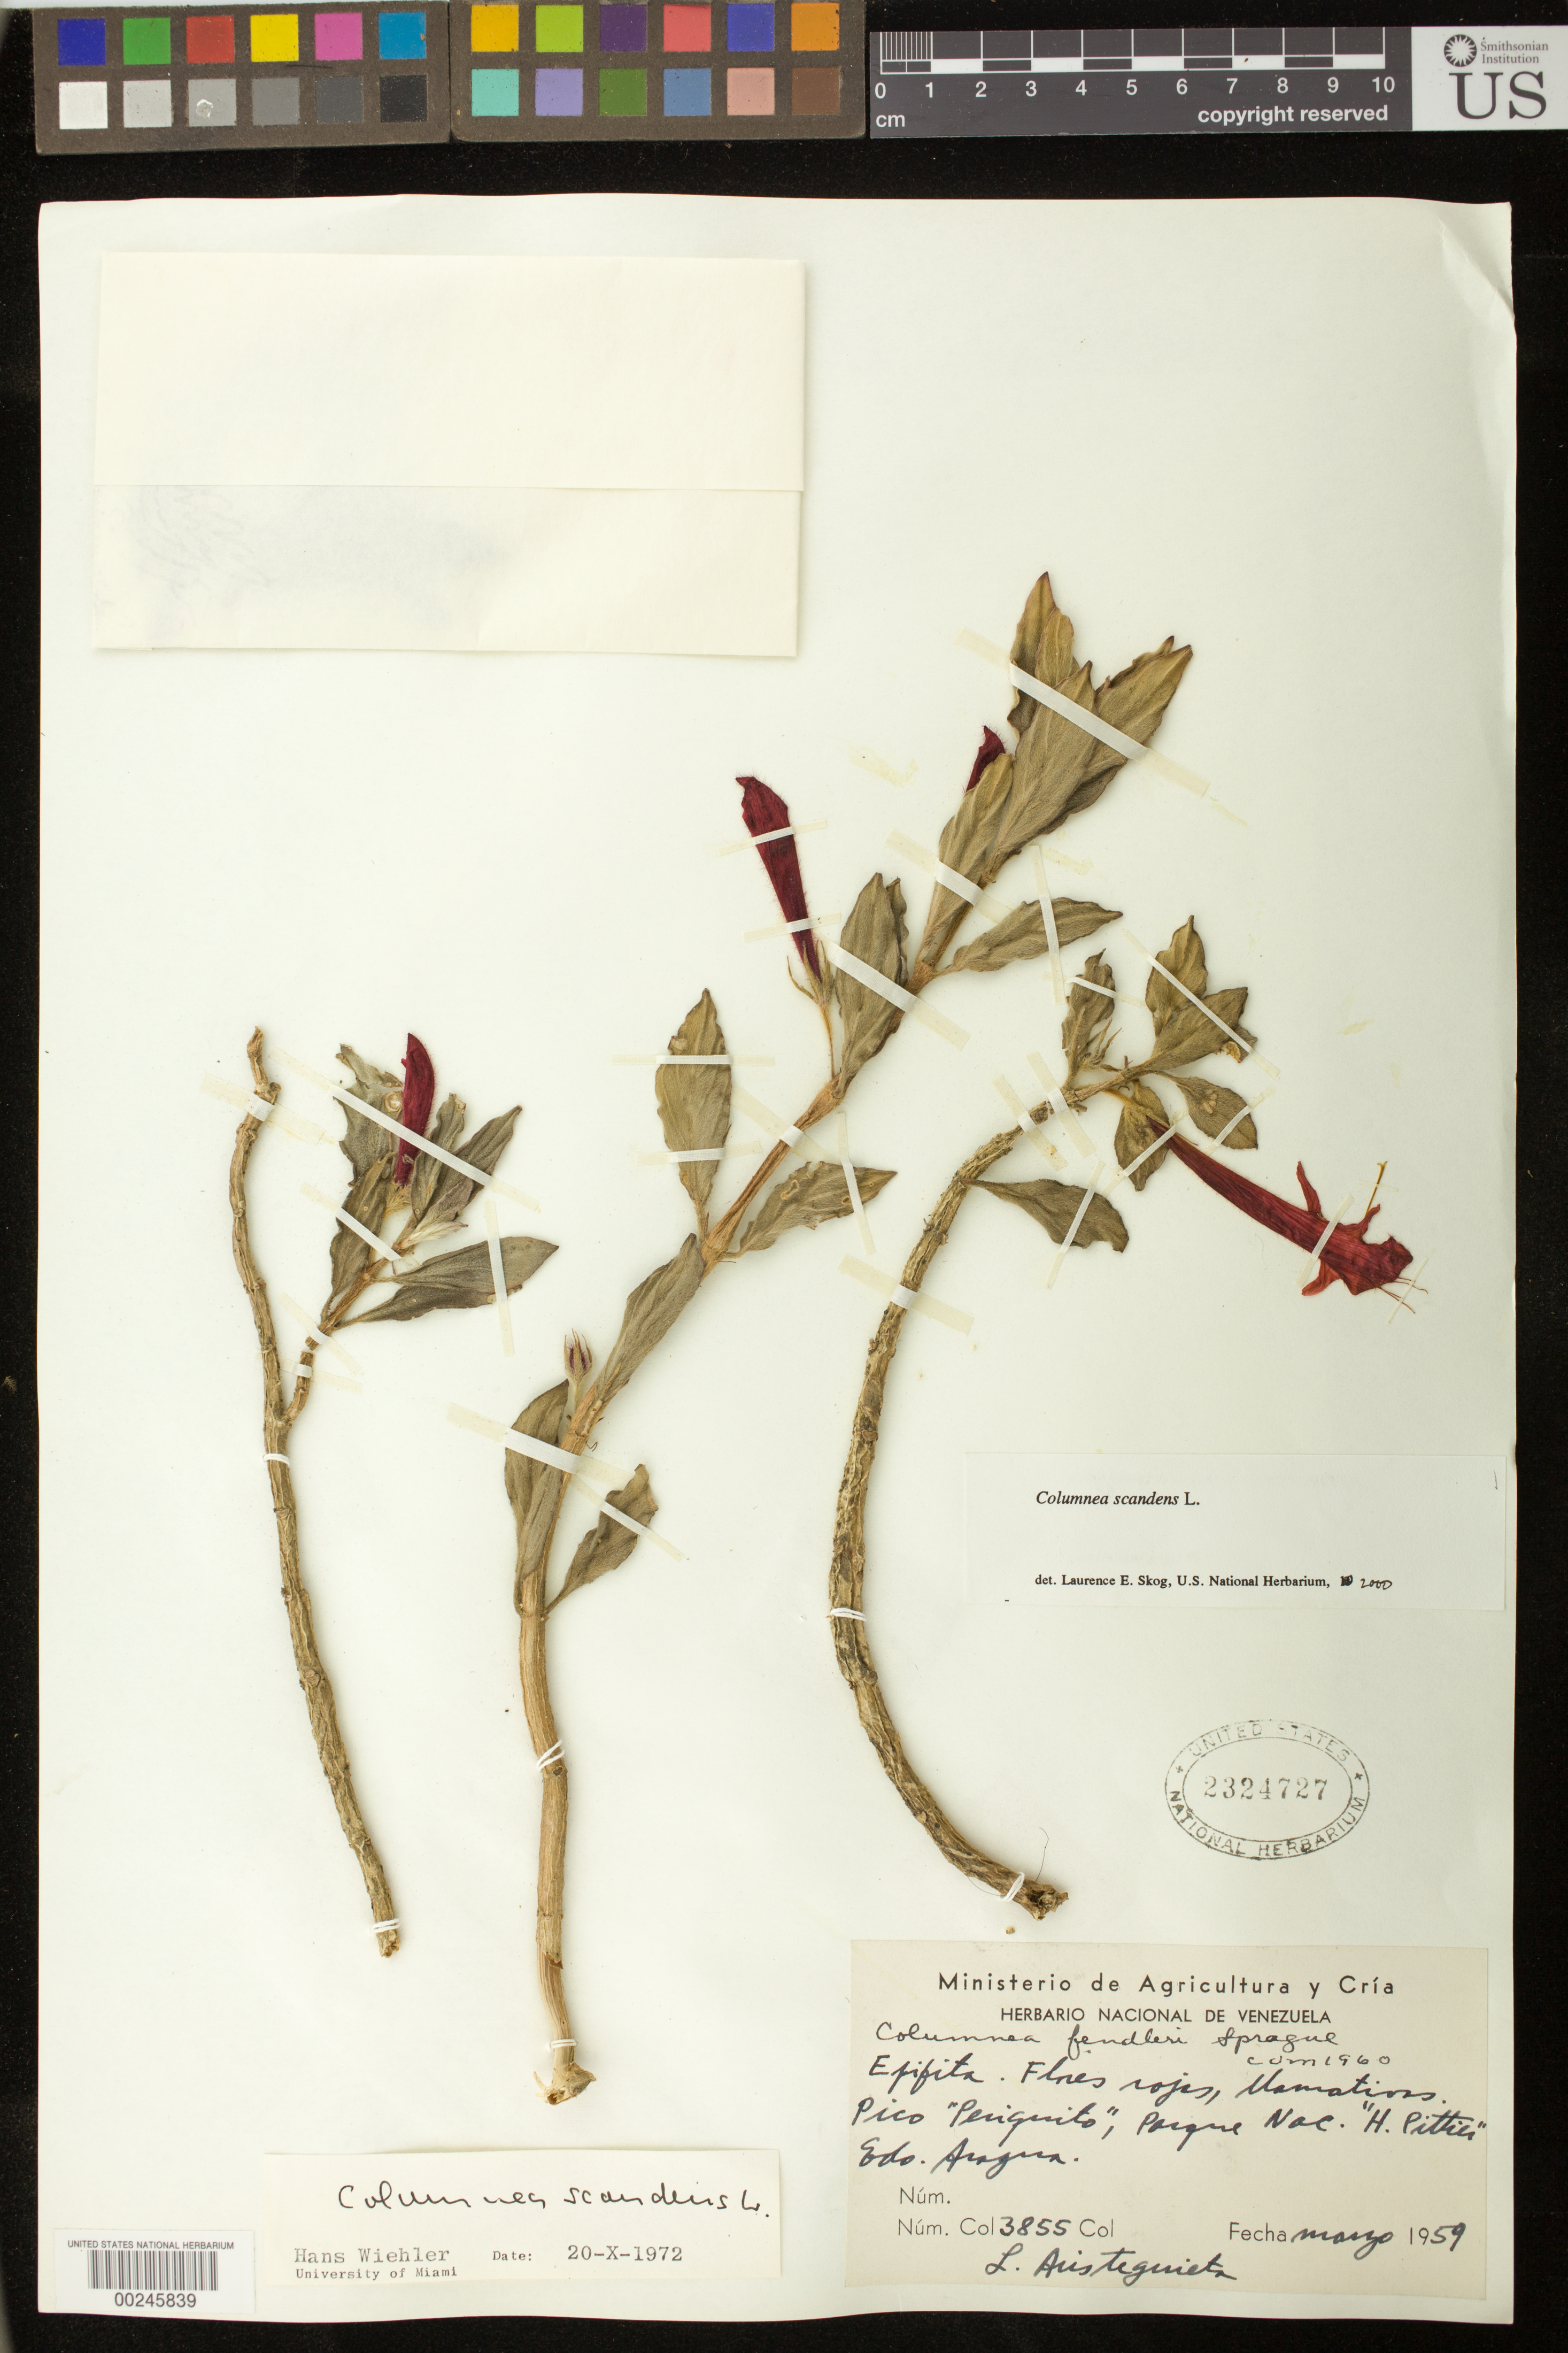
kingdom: Plantae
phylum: Tracheophyta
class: Magnoliopsida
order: Lamiales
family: Gesneriaceae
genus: Columnea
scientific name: Columnea scandens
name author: L.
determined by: Skog, Laurence E.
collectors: L. Aristeguieta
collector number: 3855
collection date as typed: Mar 1959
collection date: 1959-03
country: Venezuela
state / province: Aragua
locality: Pico "Periquito", Parque Nac. "H. Pittier"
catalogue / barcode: US 2324727